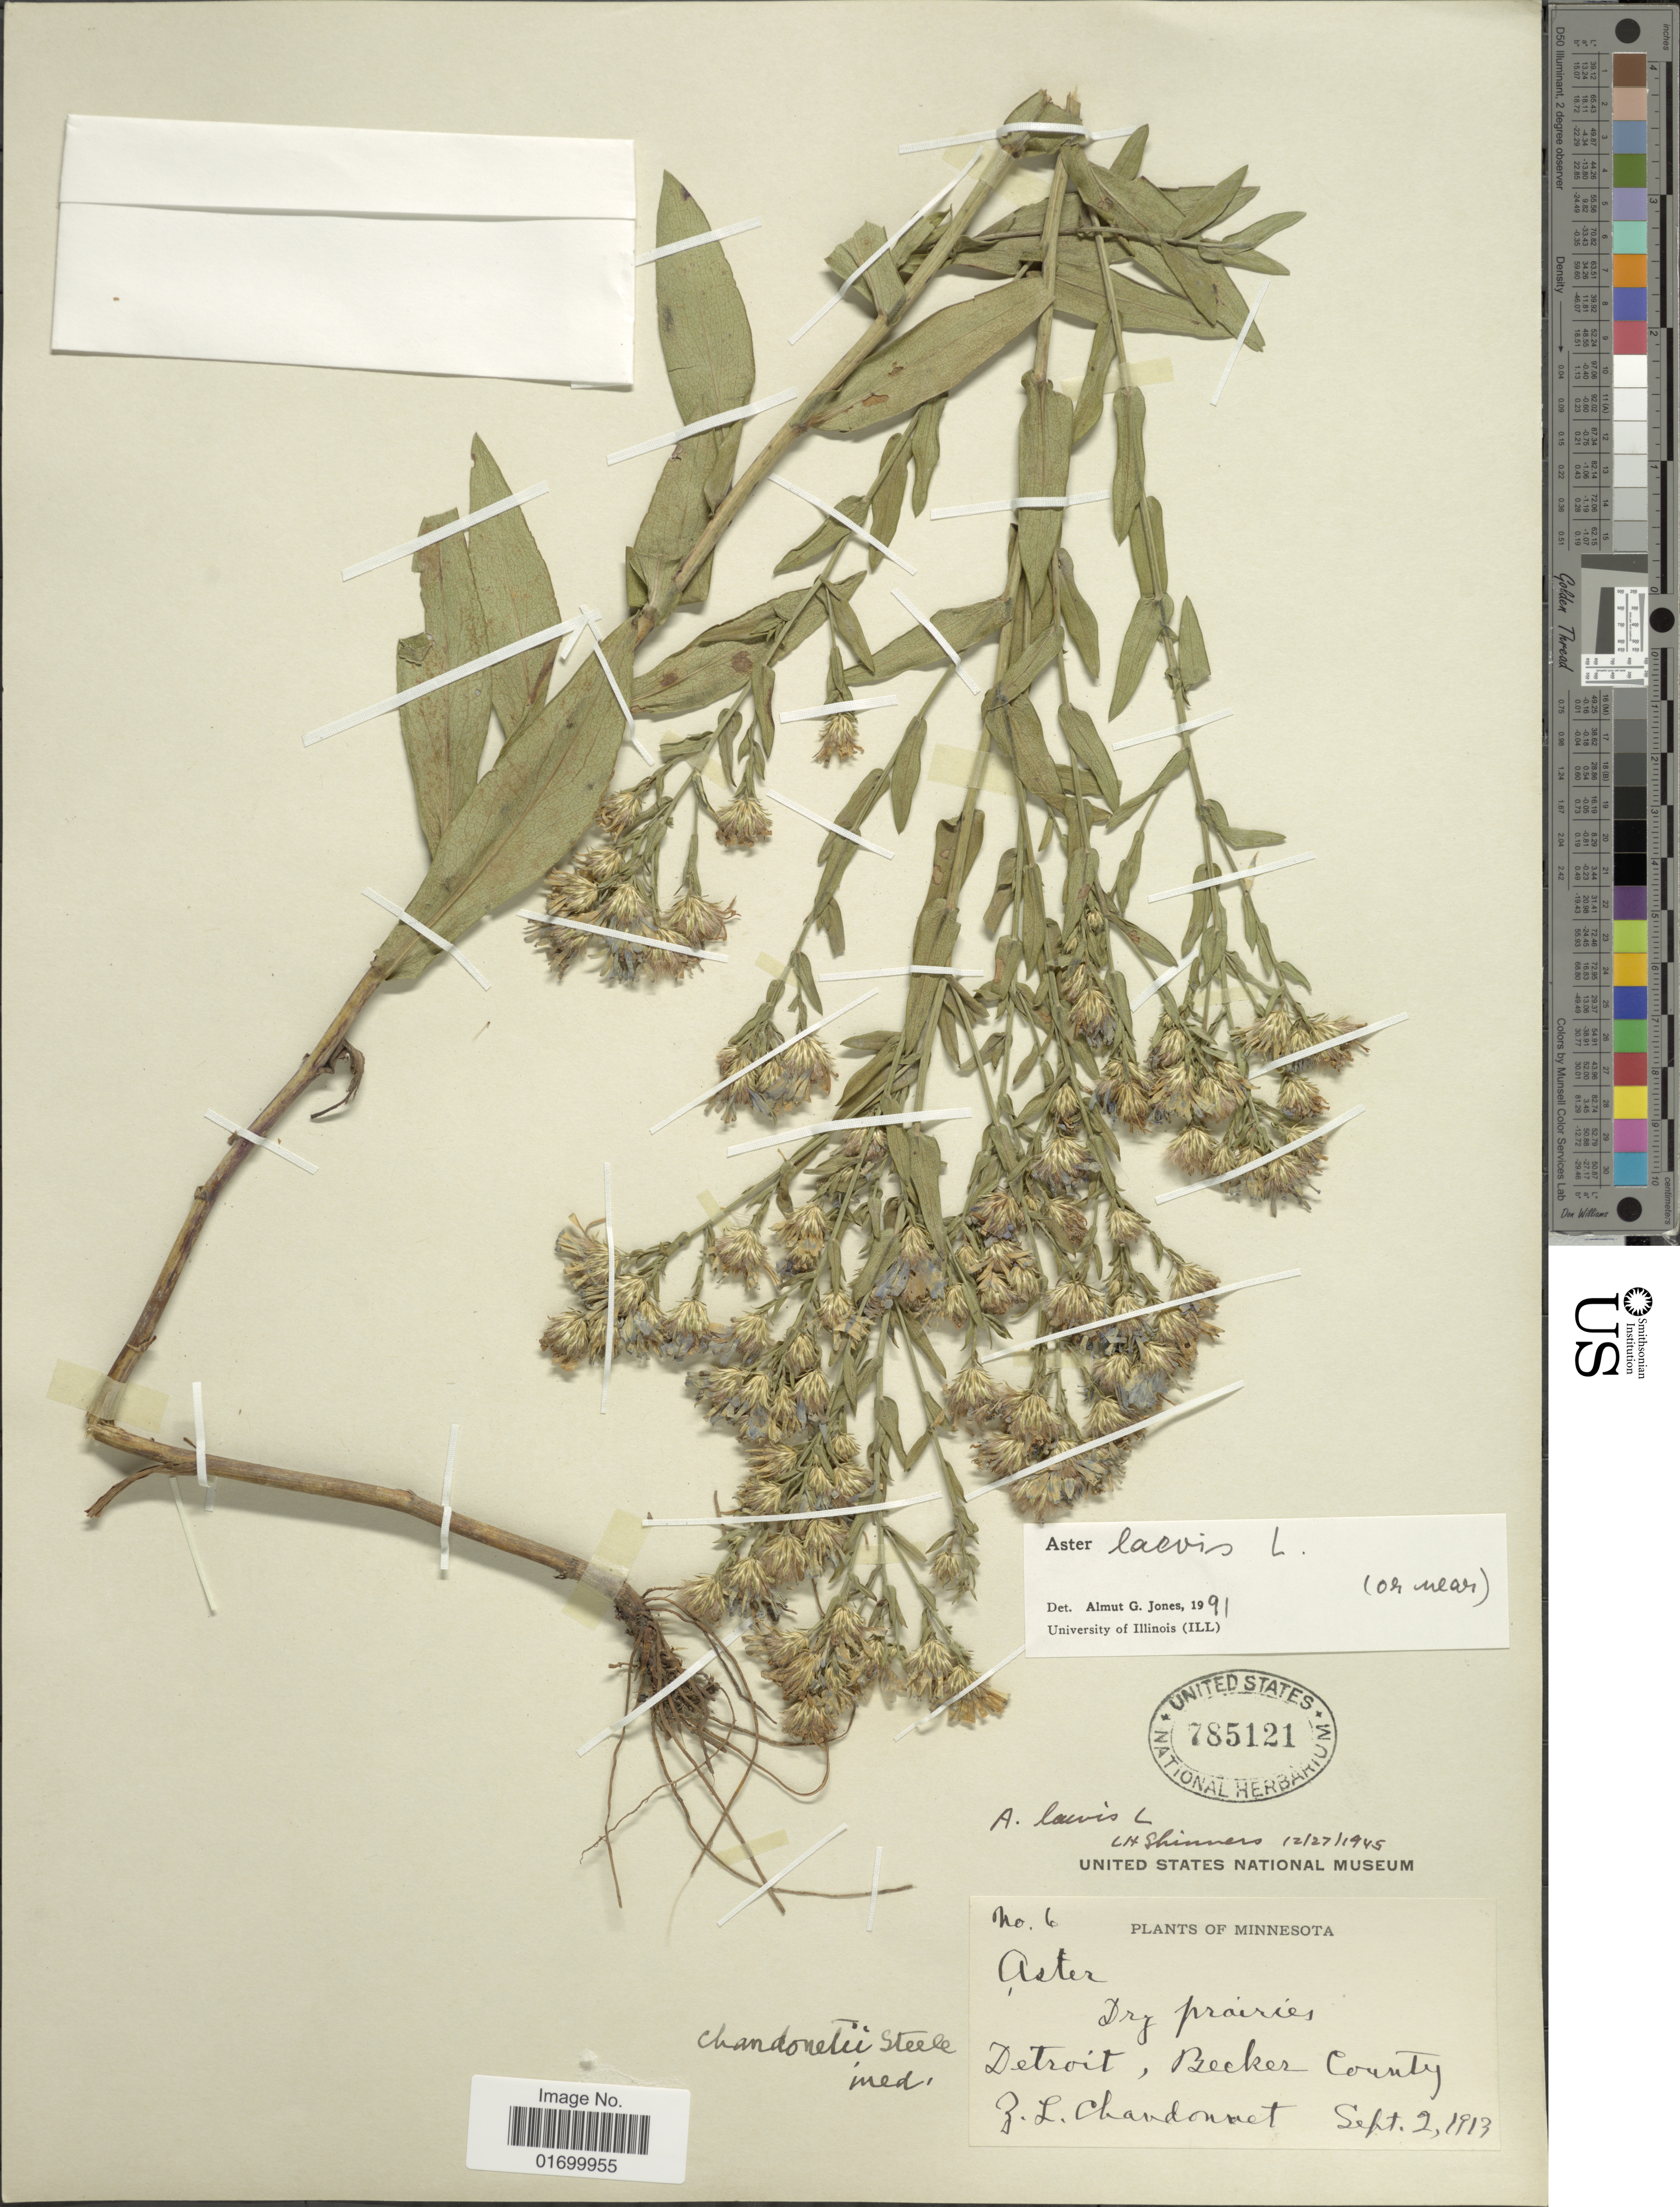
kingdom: Plantae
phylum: Tracheophyta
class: Magnoliopsida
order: Asterales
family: Asteraceae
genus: Symphyotrichum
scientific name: Symphyotrichum laeve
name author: (L.) Á. Löve & D. Löve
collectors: Z. Chandonnet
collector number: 6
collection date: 1913-09-02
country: United States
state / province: Minnesota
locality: Detroit, Becker County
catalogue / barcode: US 785121